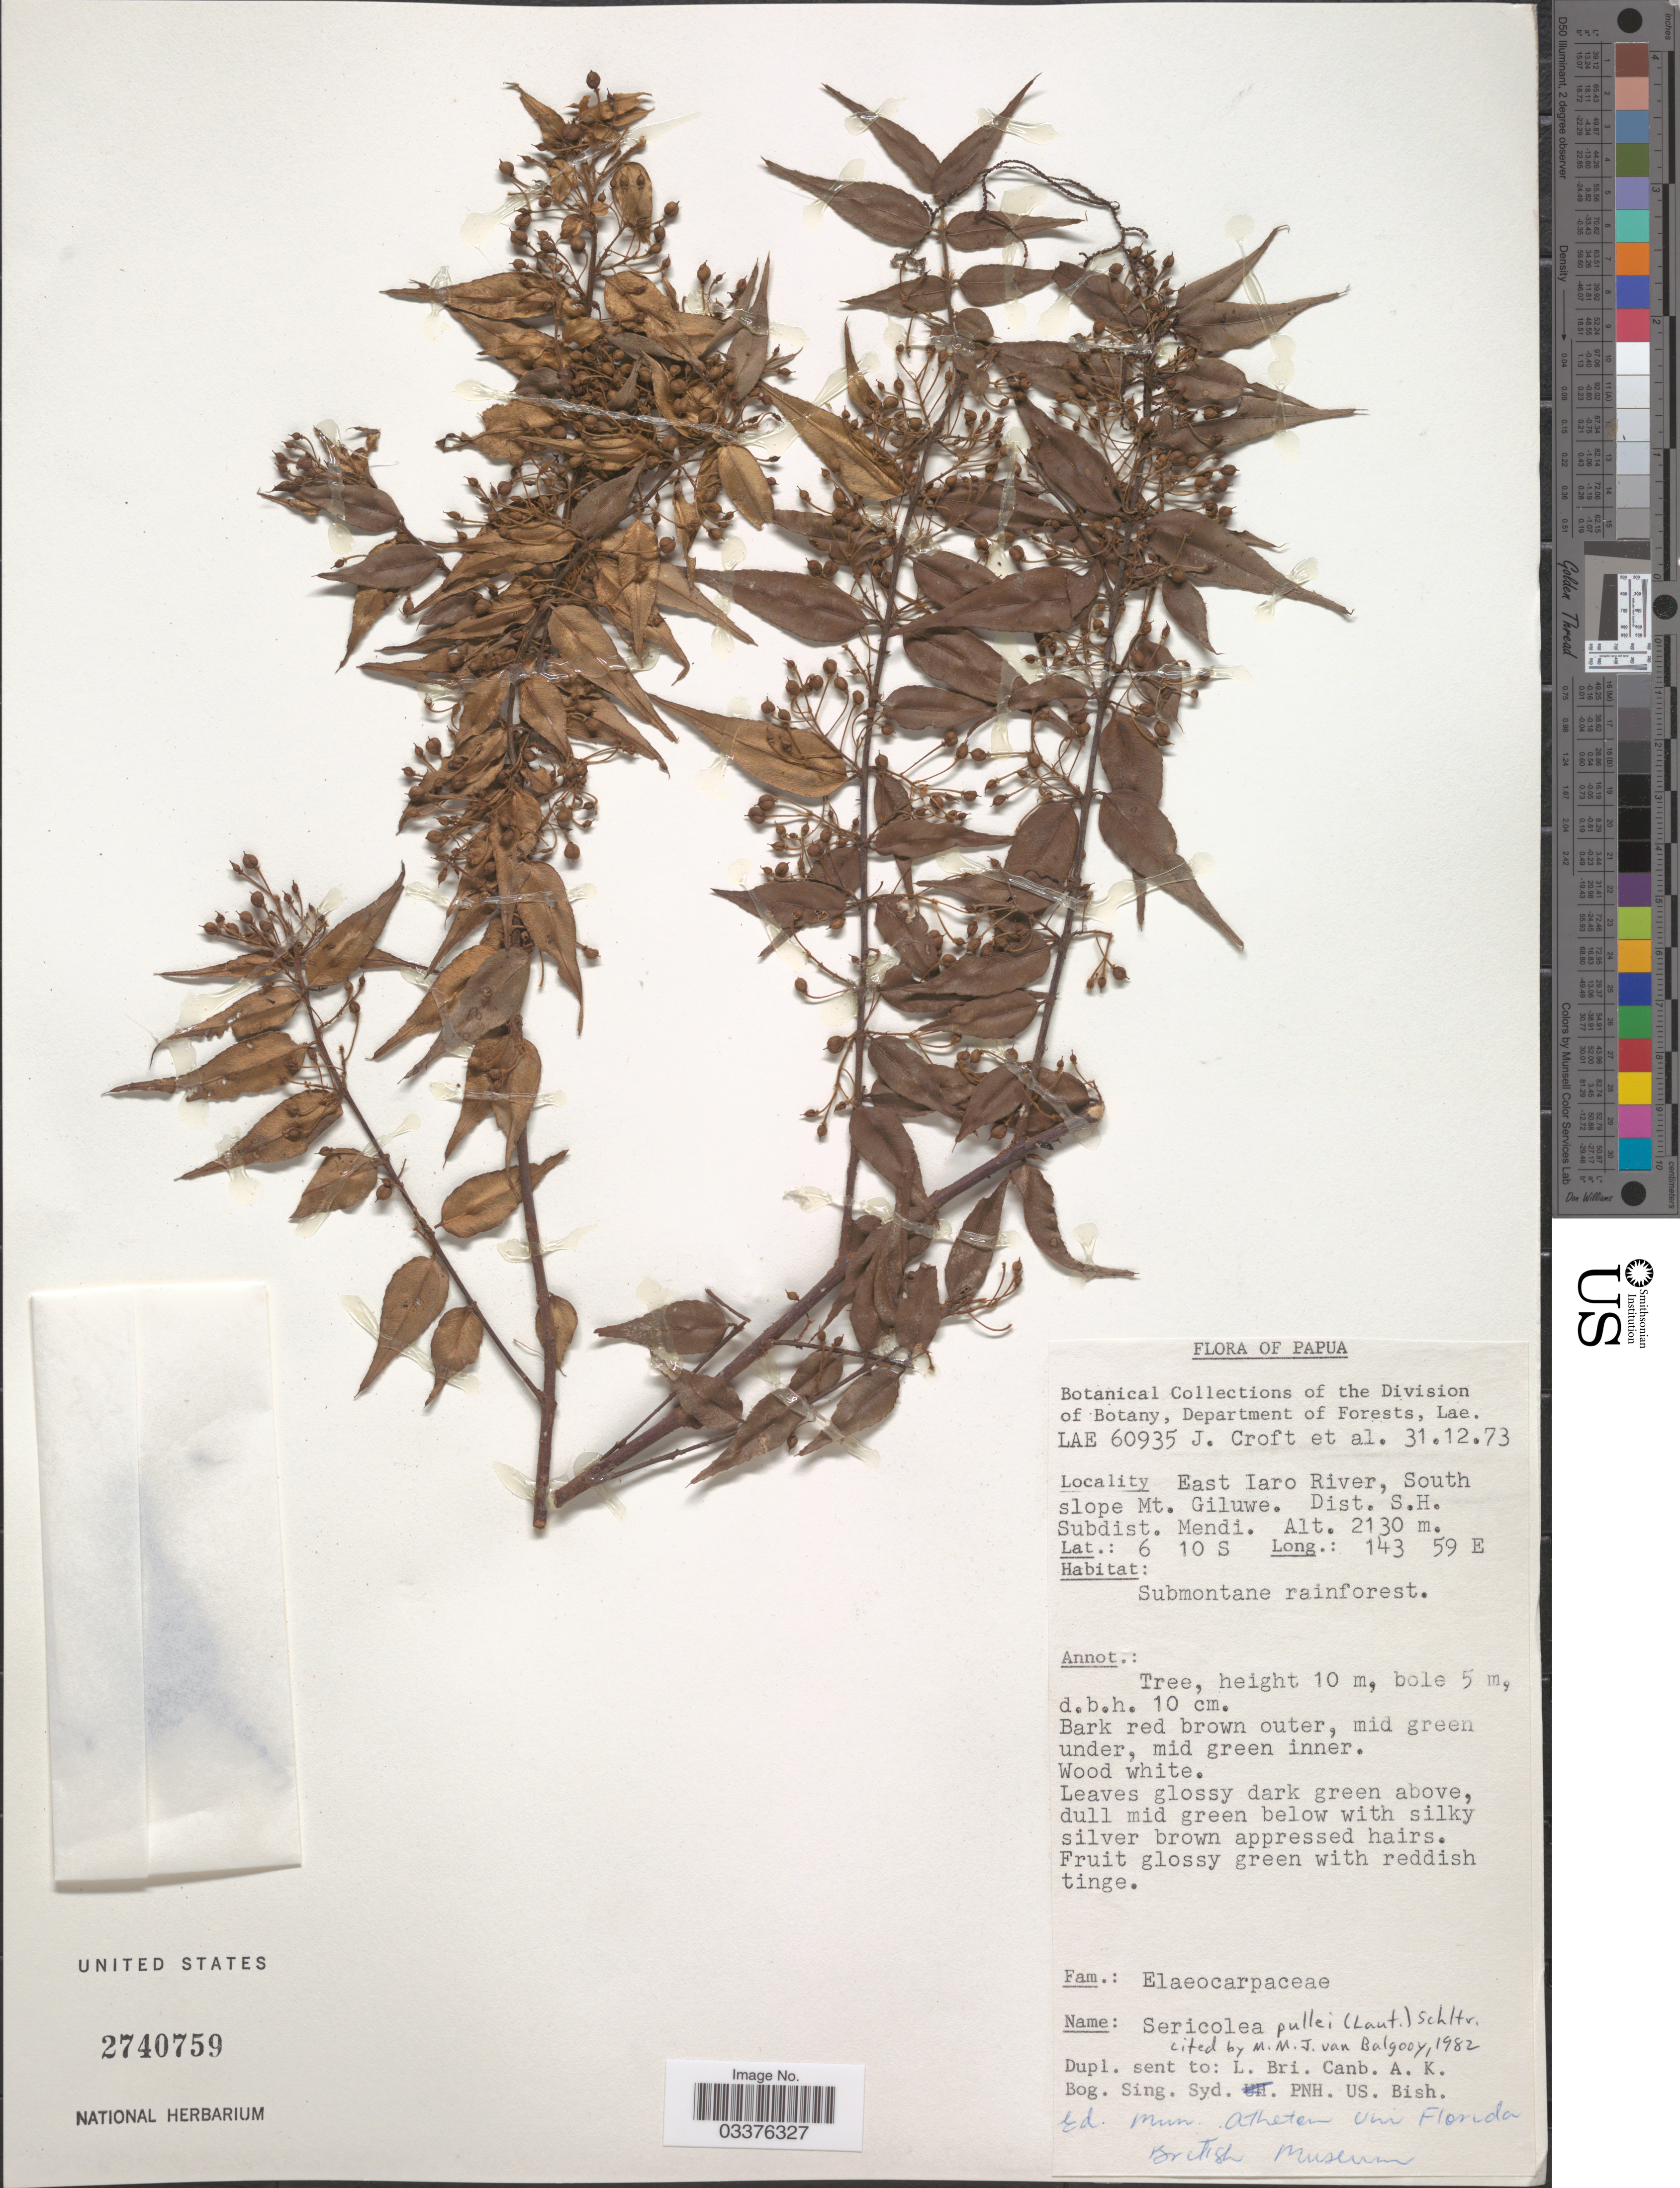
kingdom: Plantae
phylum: Tracheophyta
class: Magnoliopsida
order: Oxalidales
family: Elaeocarpaceae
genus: Sericolea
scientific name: Sericolea pullei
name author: Schltr.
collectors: J. Croft & et al.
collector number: LAE 60935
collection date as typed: Transcribed d/m/y: 31/12/73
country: Papua New Guinea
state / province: Southern Highlands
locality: Papua. East Iaro River, South slope Mt. Giluwe. Dist. S.H. Subdist. Mendi.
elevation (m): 2130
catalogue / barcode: US 2740759